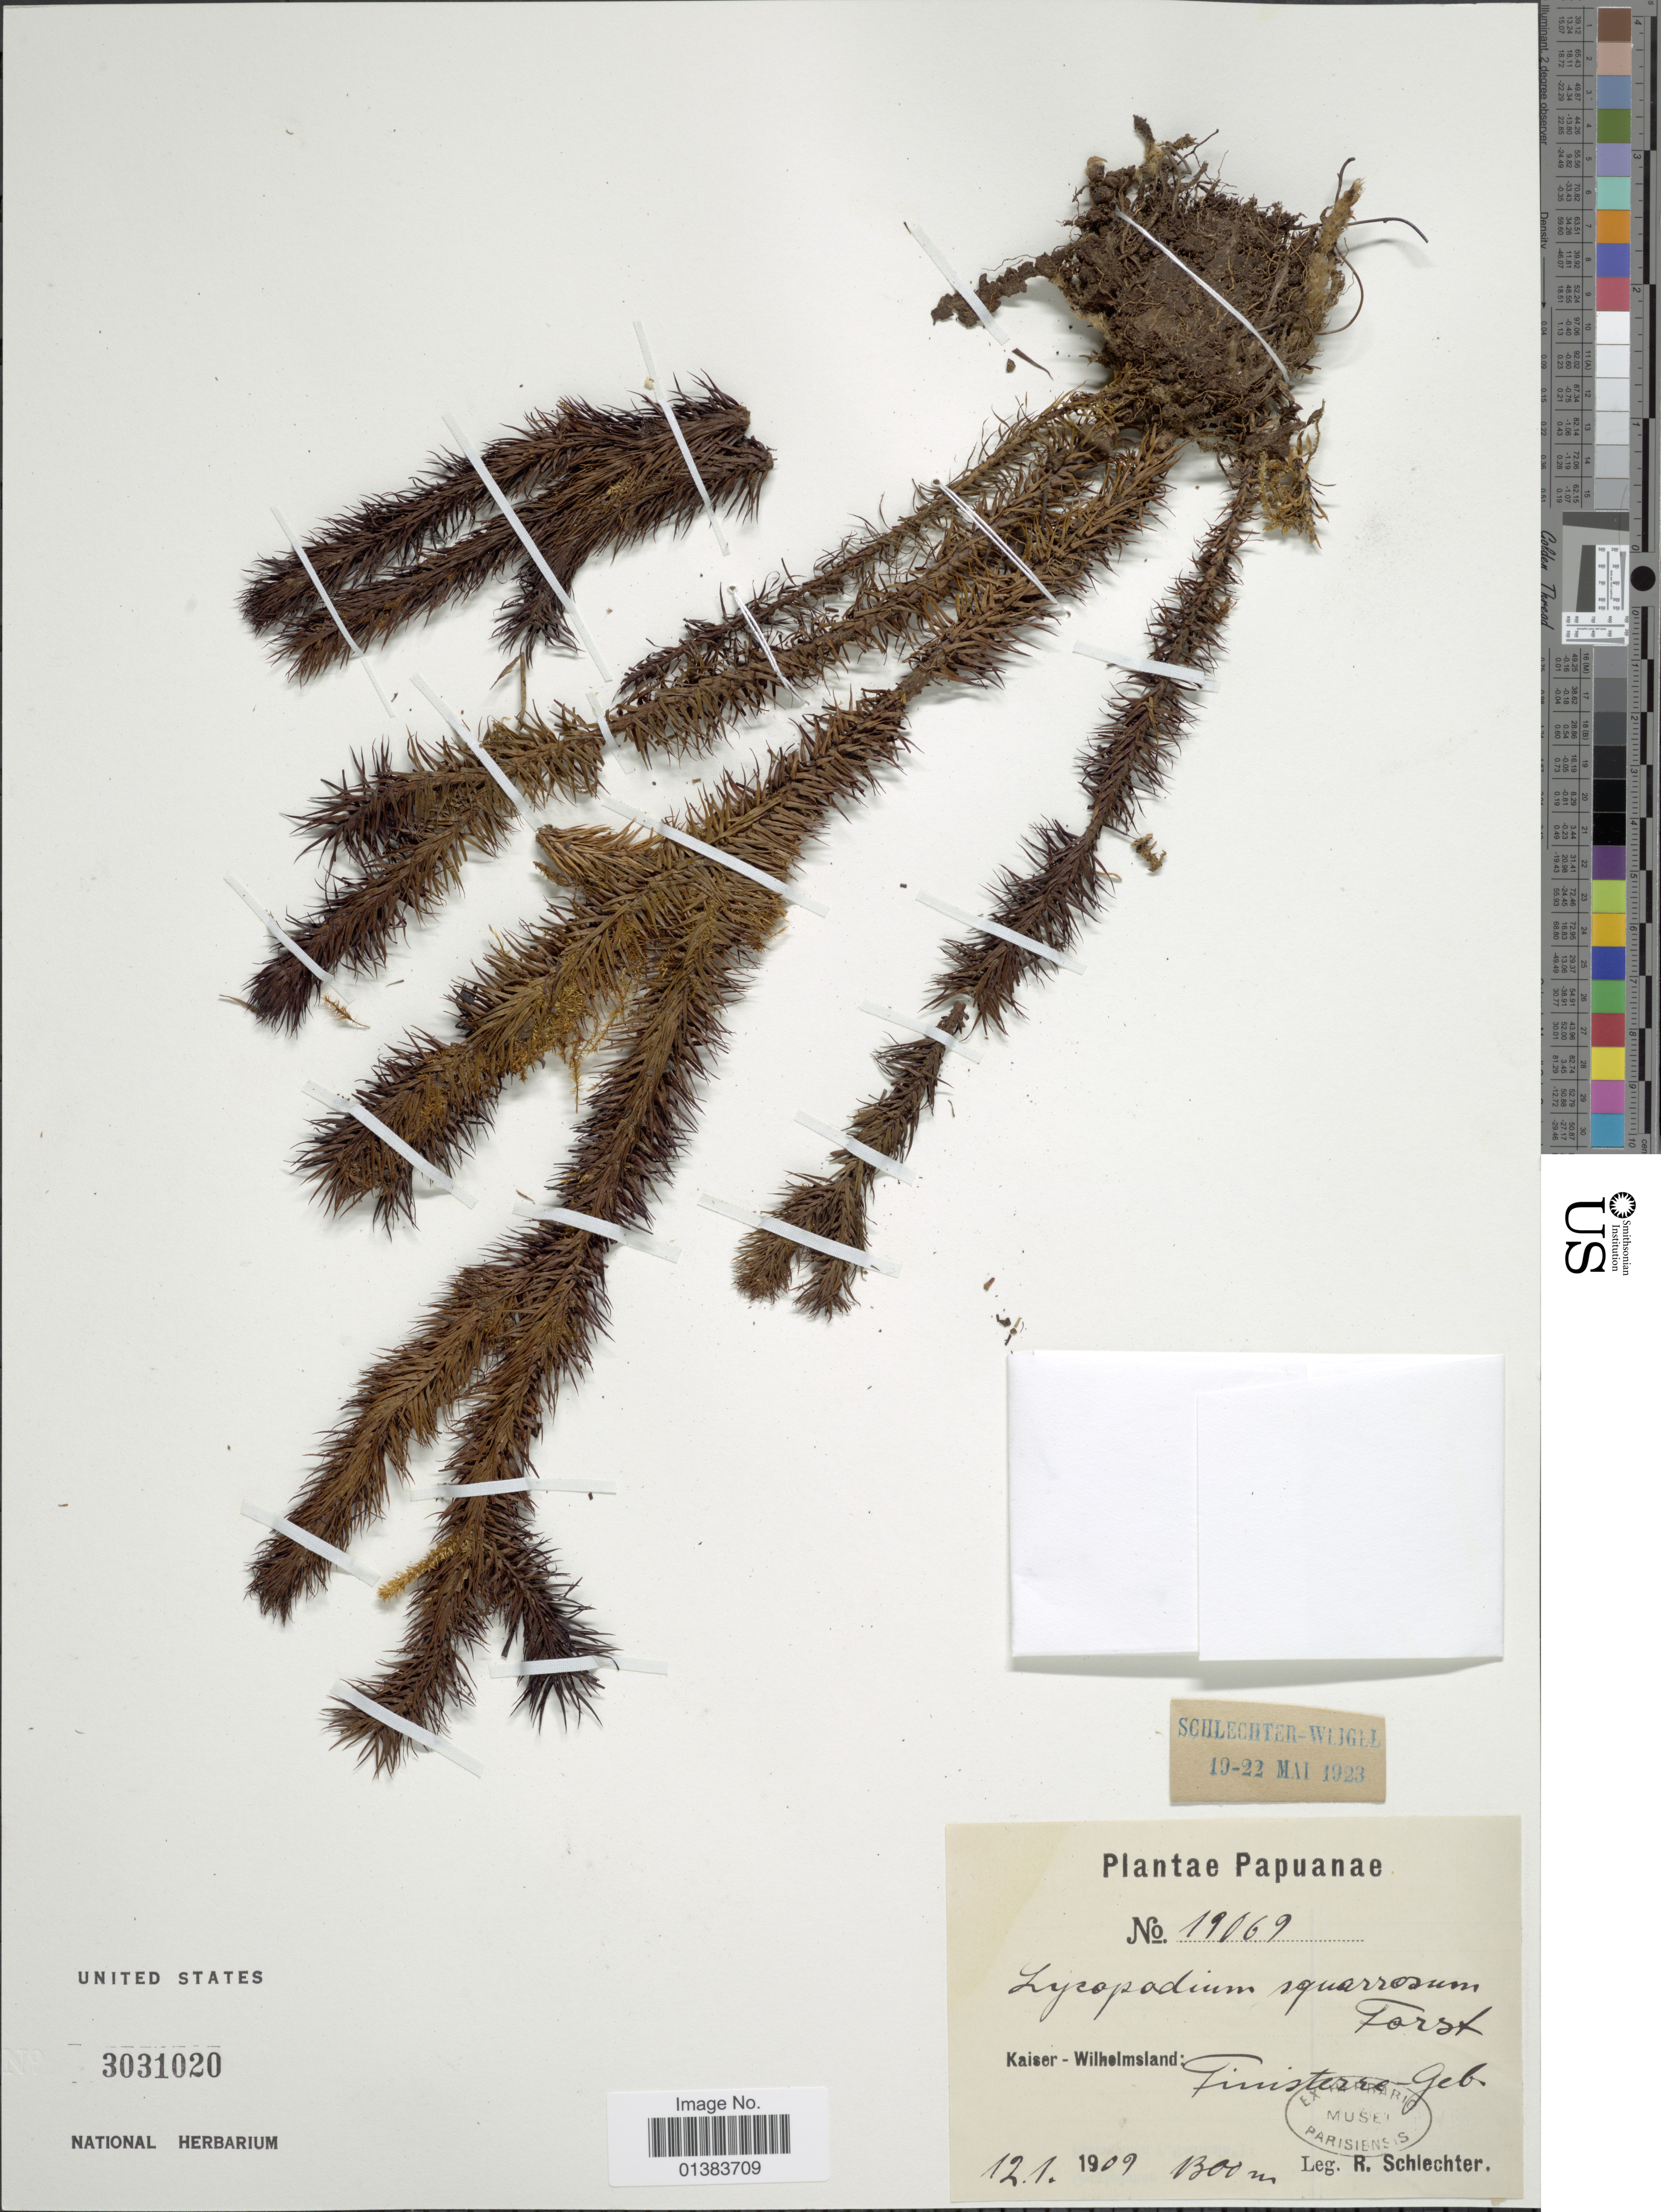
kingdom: Plantae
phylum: Tracheophyta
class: Lycopodiopsida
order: Lycopodiales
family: Lycopodiaceae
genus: Phlegmariurus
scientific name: Phlegmariurus squarrosus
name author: (G. Forst.) Á. Löve & D. Löve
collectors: F. R. R. Schlechter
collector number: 19069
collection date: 1909-01-12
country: Papua New Guinea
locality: Papuanae, Kaiser-Wilhelmsland: Tenesterregeb [interpreted]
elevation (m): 1300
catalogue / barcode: US 3031020